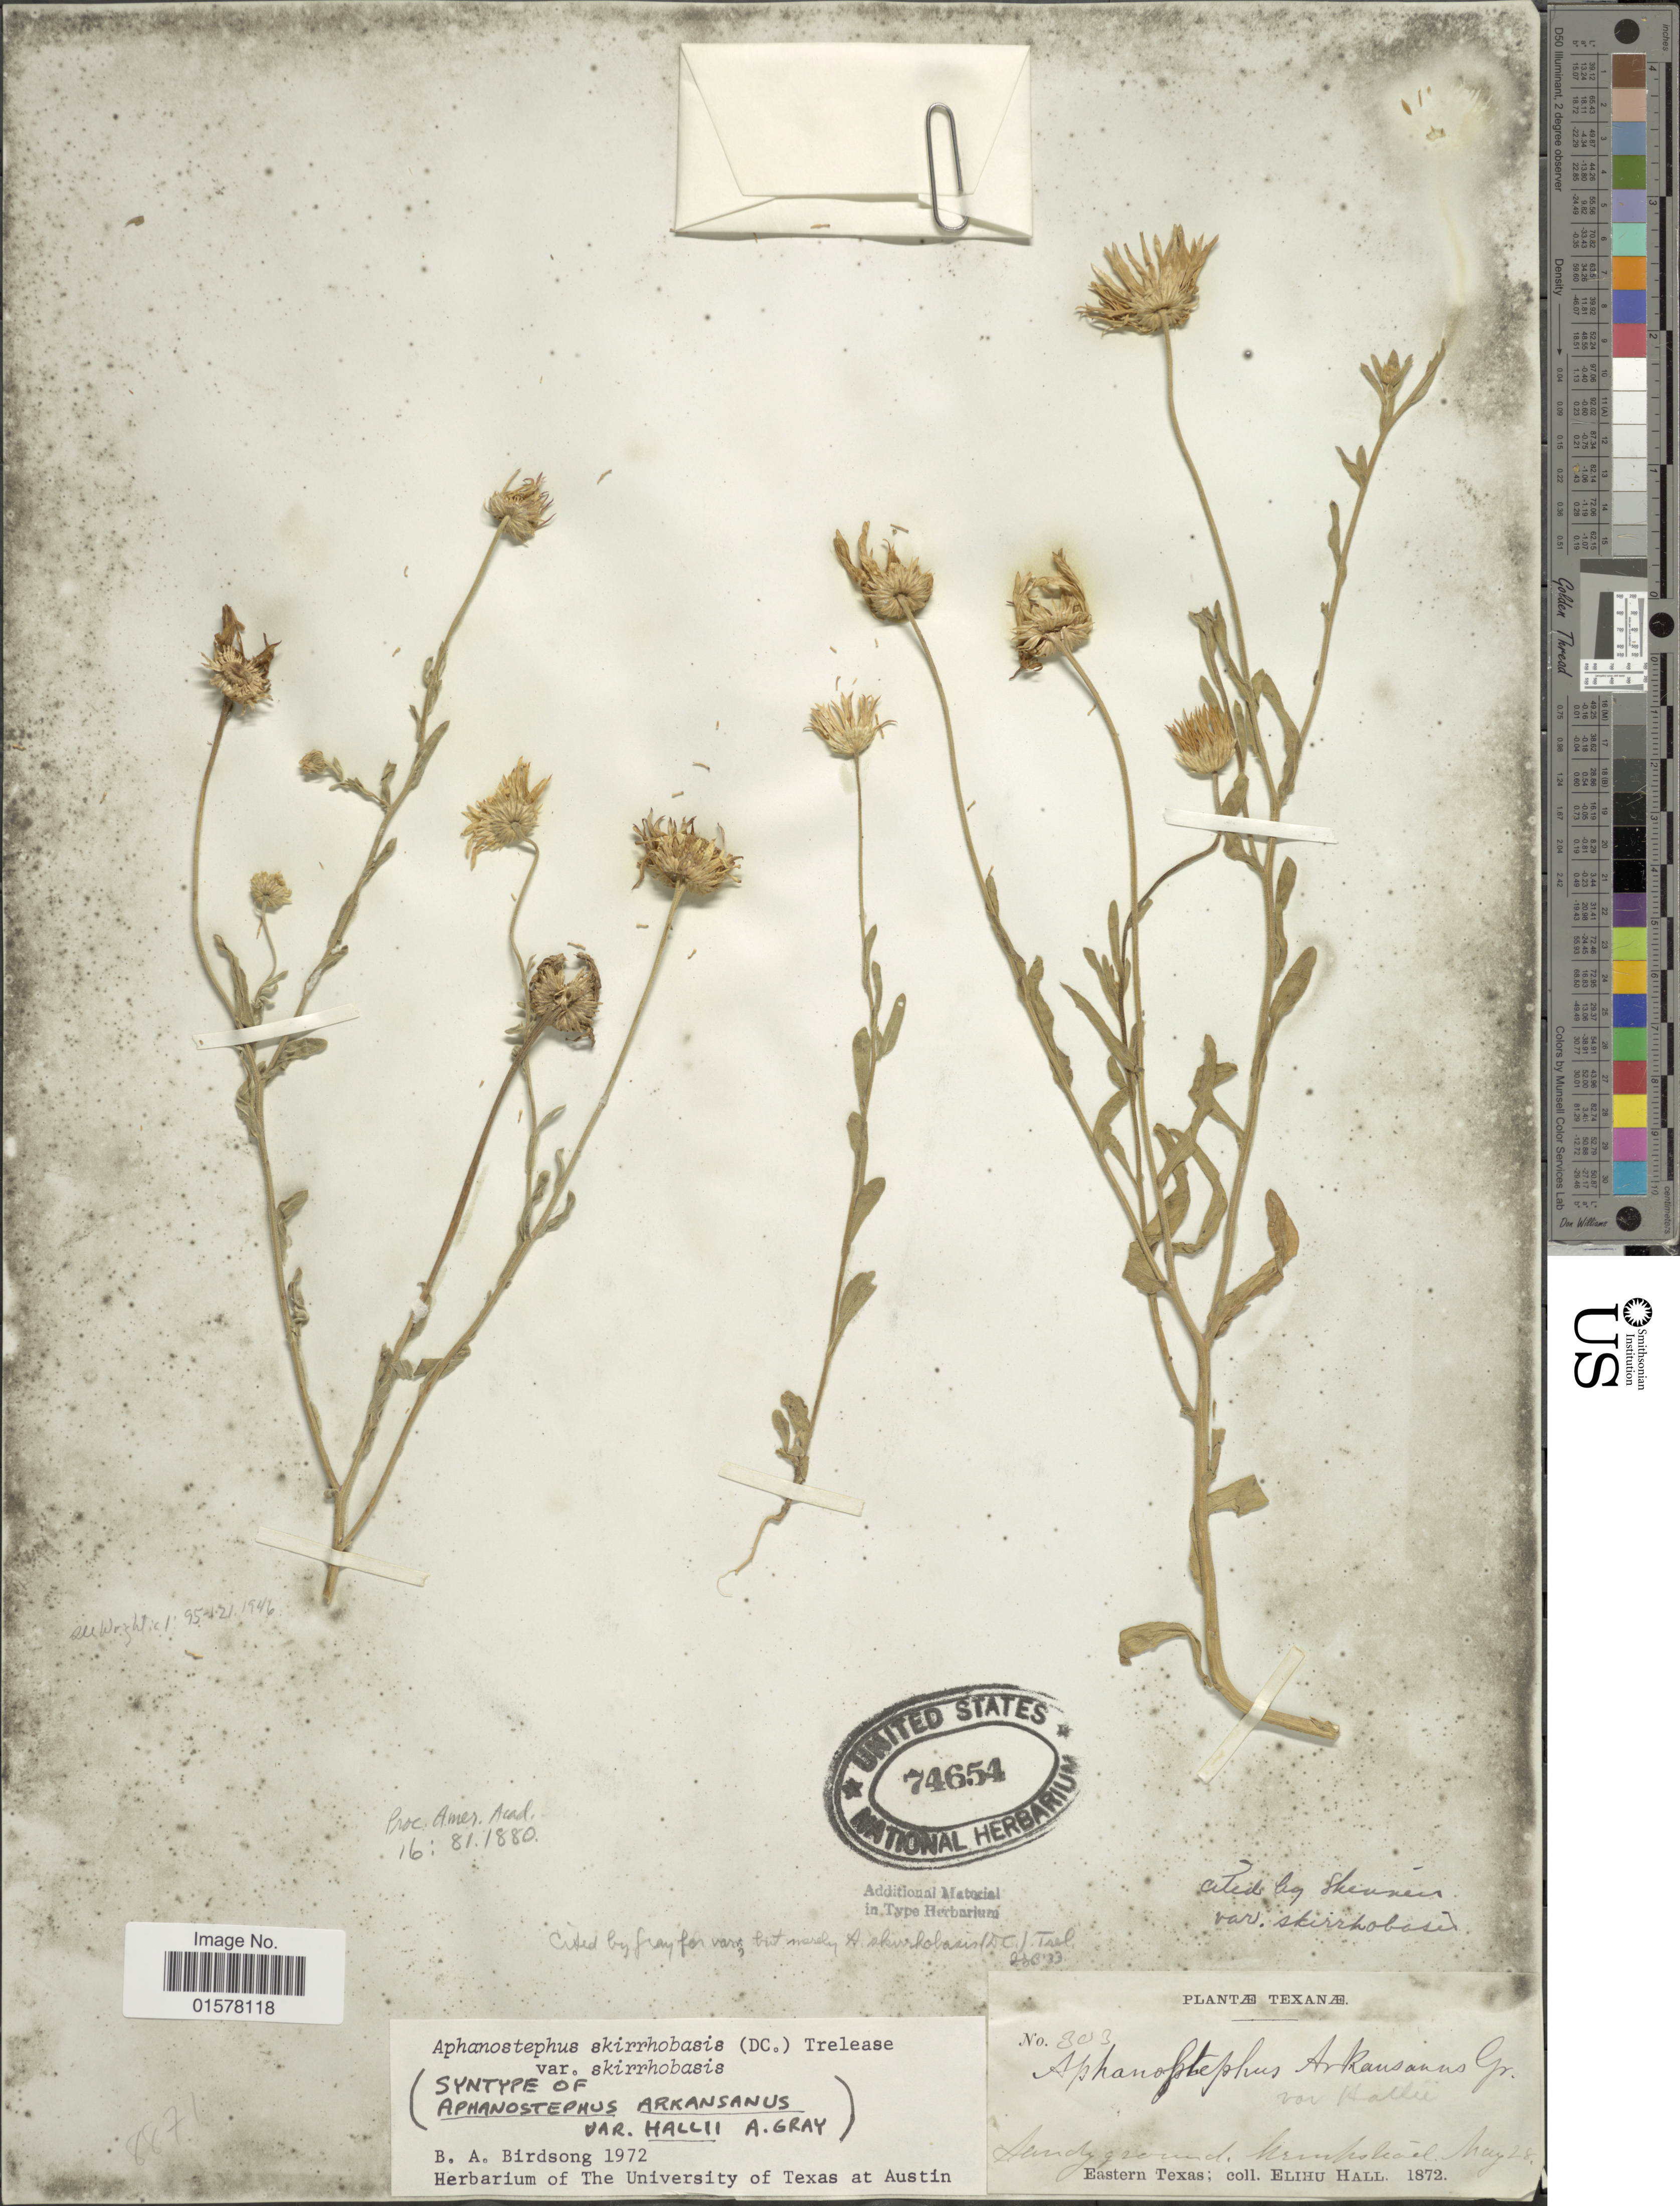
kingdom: Plantae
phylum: Tracheophyta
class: Magnoliopsida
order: Asterales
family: Asteraceae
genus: Aphanostephus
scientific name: Aphanostephus arkansanus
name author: A. Gray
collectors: E. Hall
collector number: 303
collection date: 1872-05-28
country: United States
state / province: Texas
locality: Texanae. Sandy ground. Hempstead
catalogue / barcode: US 74654